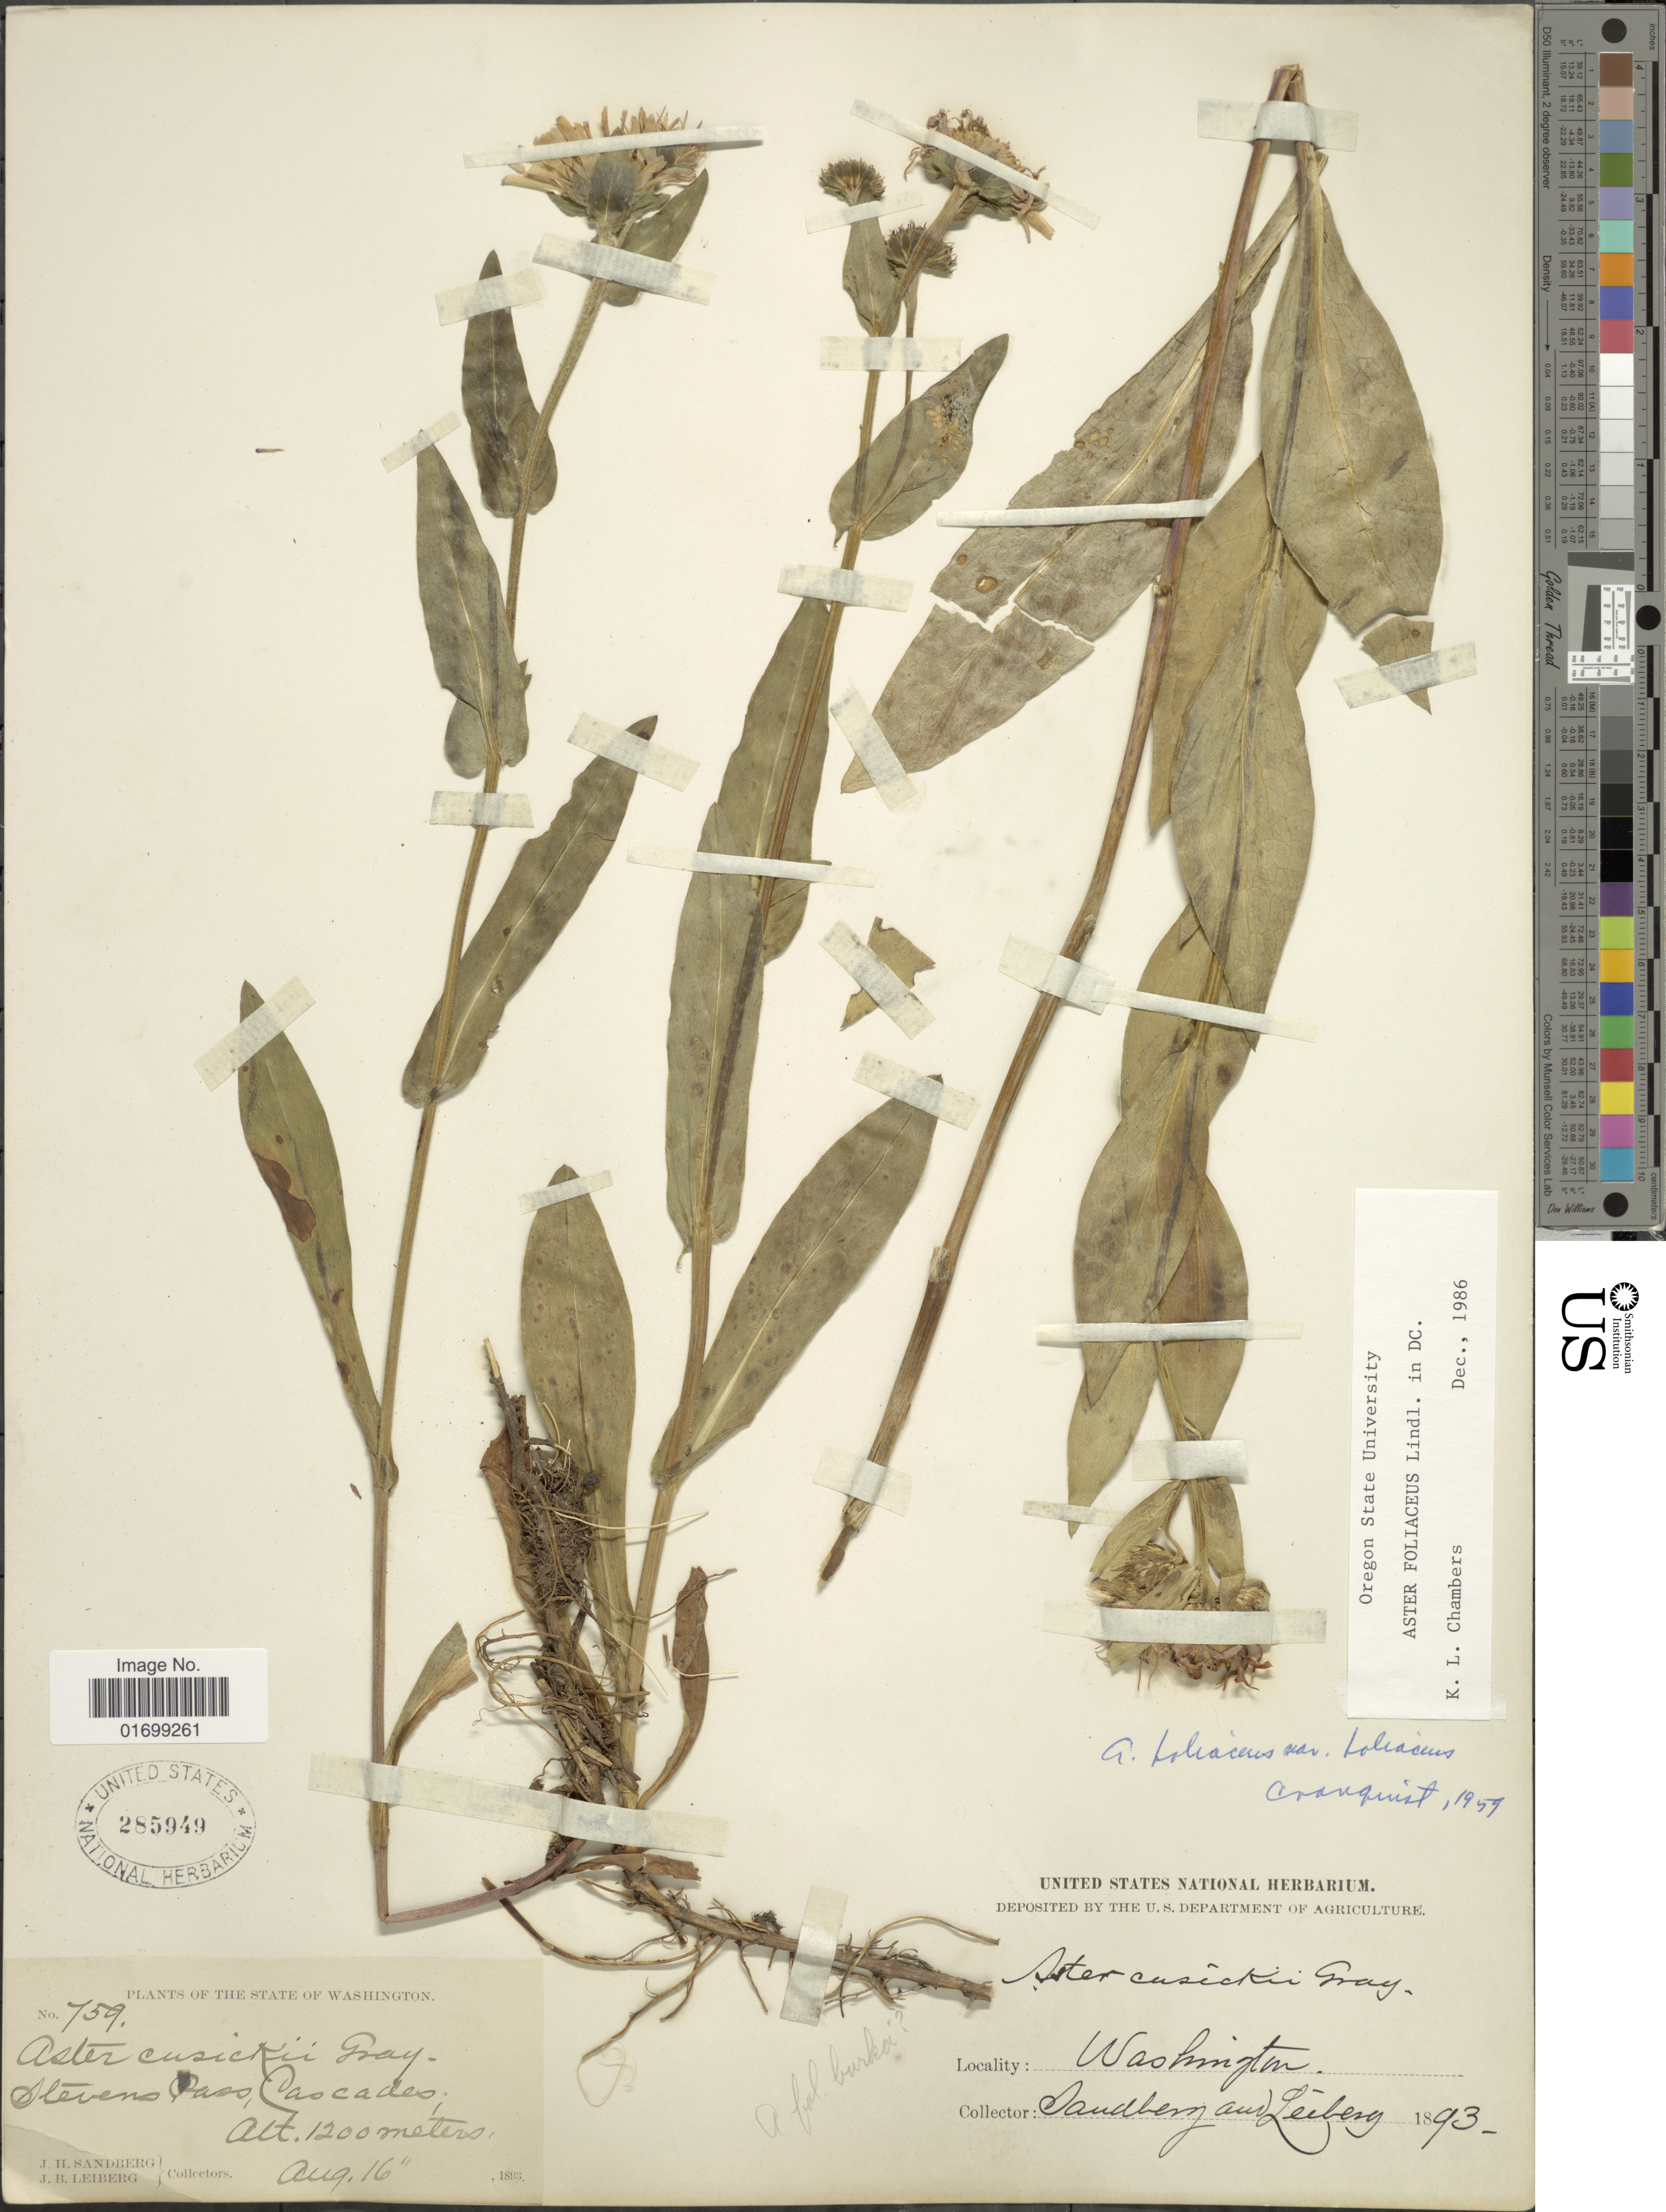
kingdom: Plantae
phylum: Tracheophyta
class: Magnoliopsida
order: Asterales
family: Asteraceae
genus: Symphyotrichum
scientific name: Symphyotrichum foliaceum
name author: (Lindl. ex DC.) G.L. Nesom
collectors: J. H. Sandberg & J. B. Leiberg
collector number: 759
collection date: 1893-08-16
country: United States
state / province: Washington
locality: Stevens Pass, Cascades.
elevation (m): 1200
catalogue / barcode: US 285949